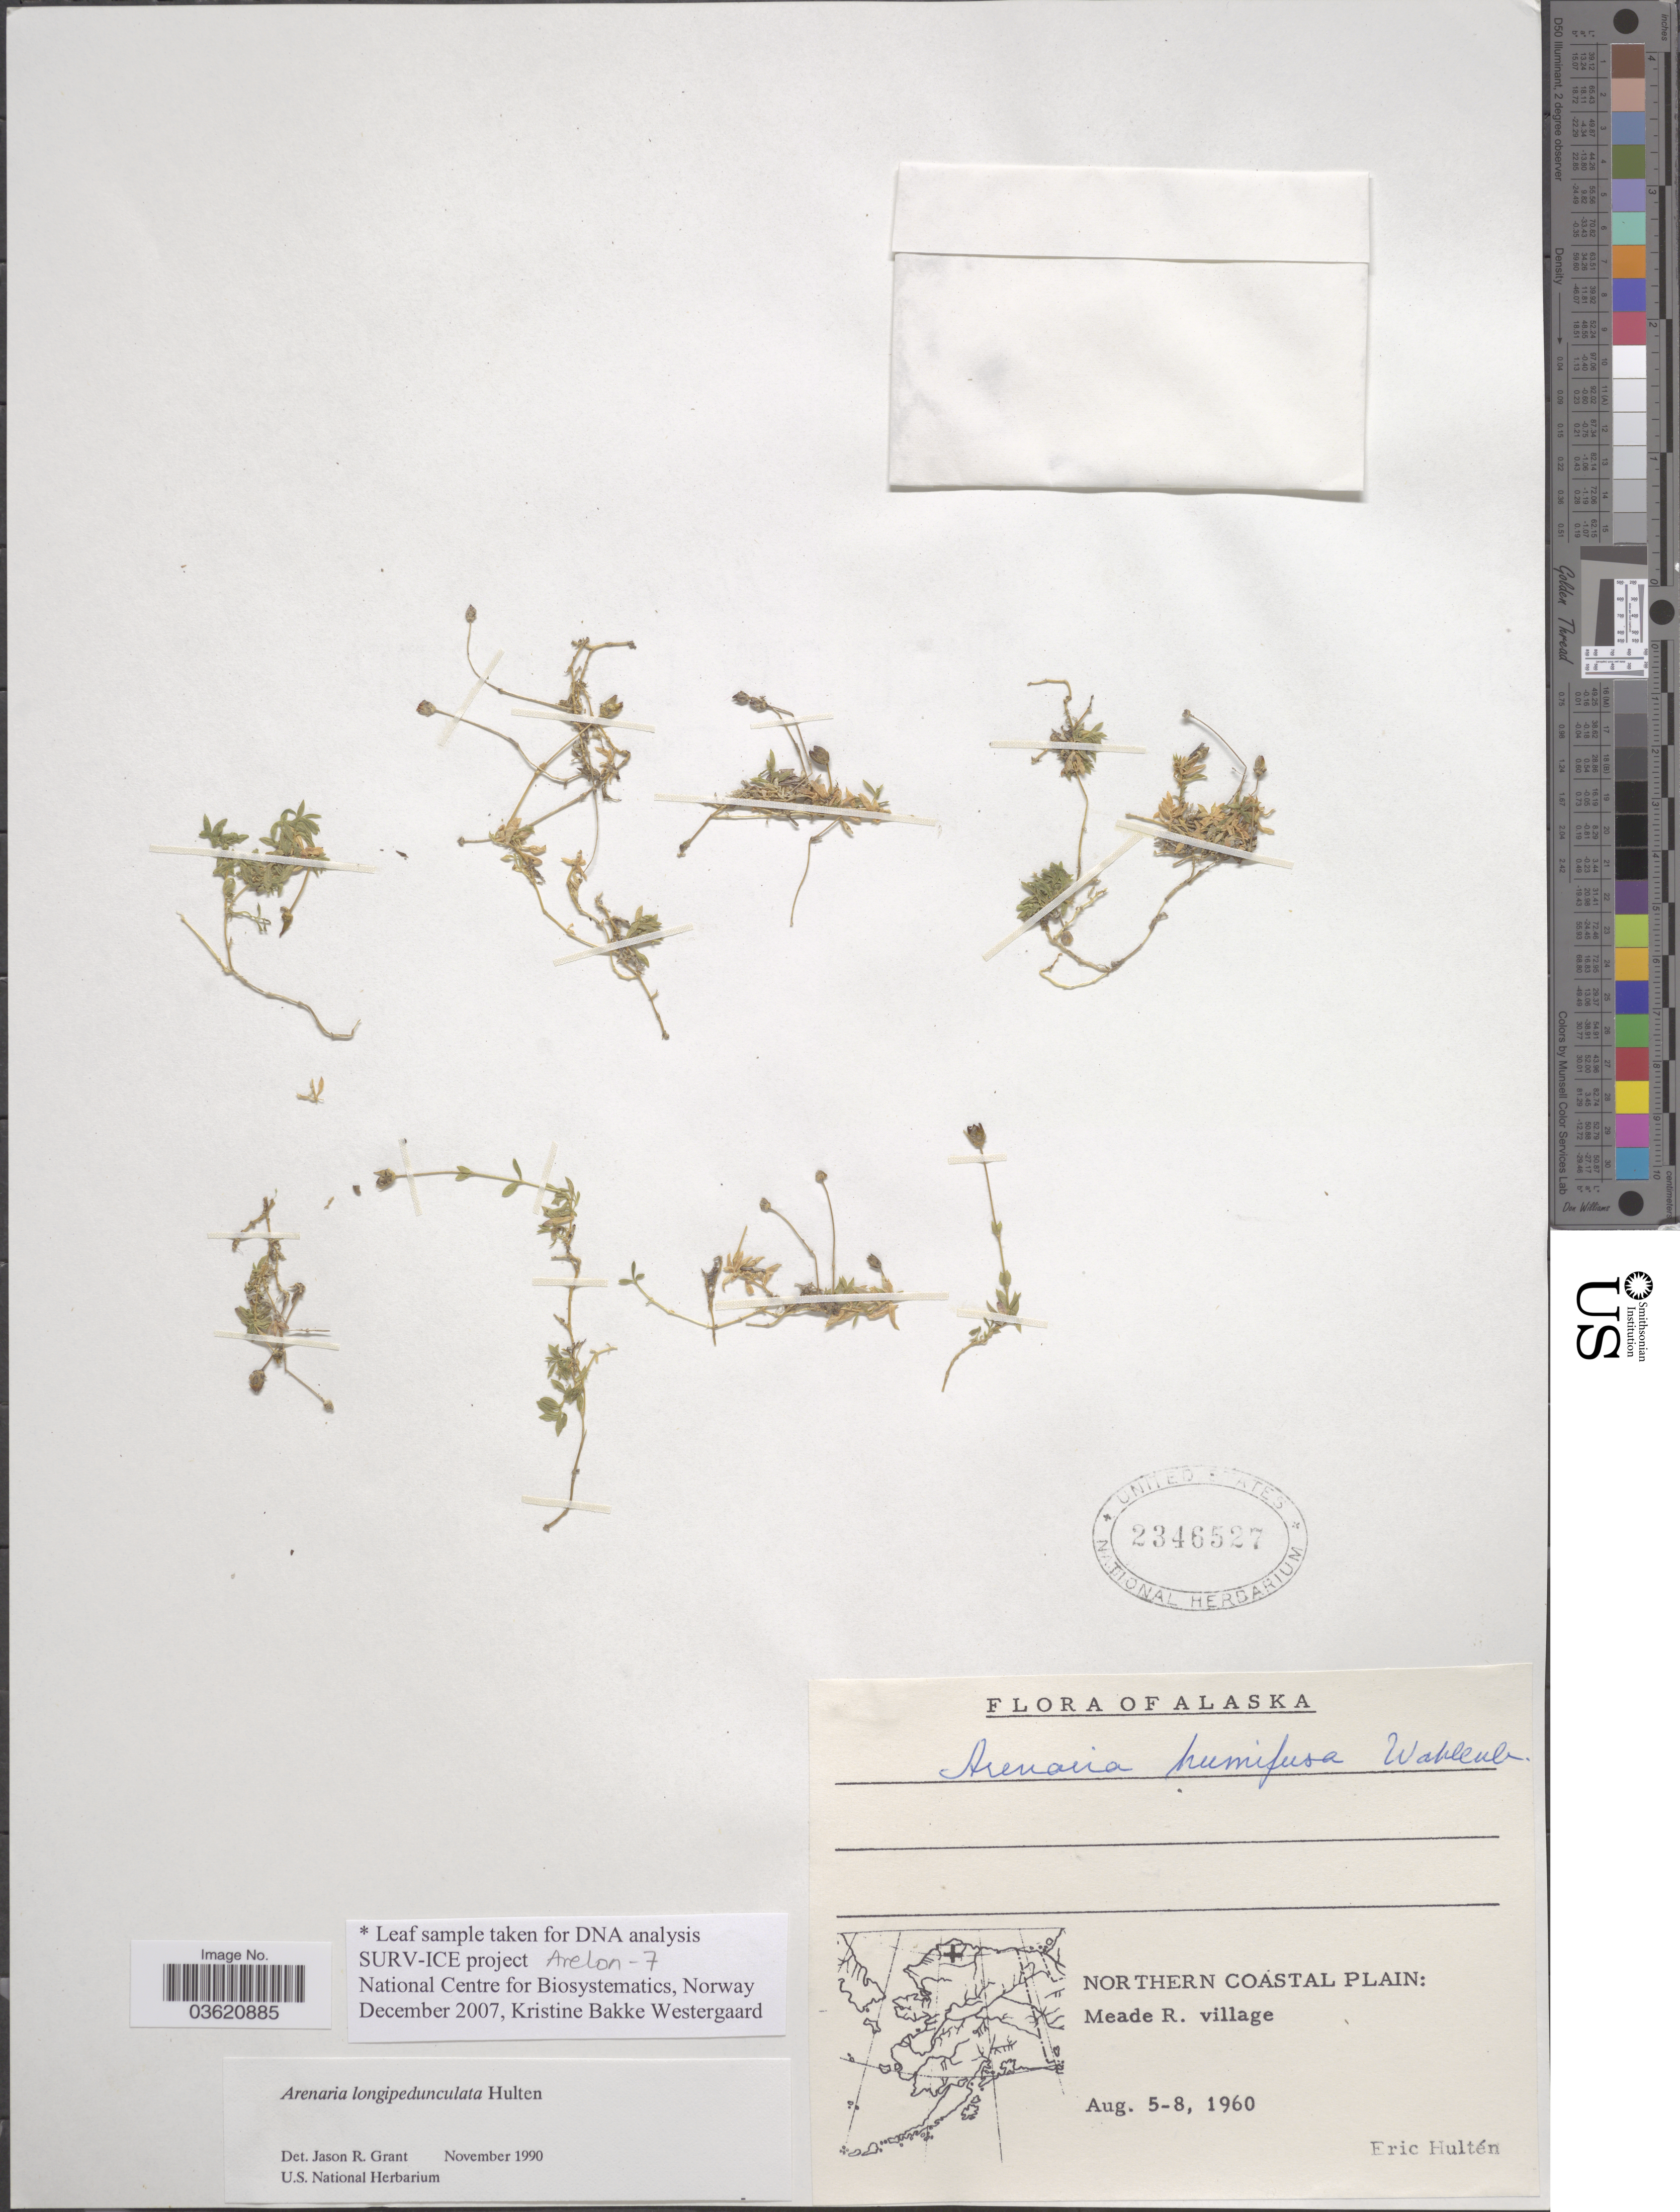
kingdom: Plantae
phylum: Tracheophyta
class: Magnoliopsida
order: Caryophyllales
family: Caryophyllaceae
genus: Arenaria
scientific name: Arenaria longipedunculata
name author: Hultén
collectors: E. G. Hultén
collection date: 1960-08-05/1960-08-08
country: United States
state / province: Alaska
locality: Northern Coastal Plain: Meade R. village.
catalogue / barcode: US 2346527